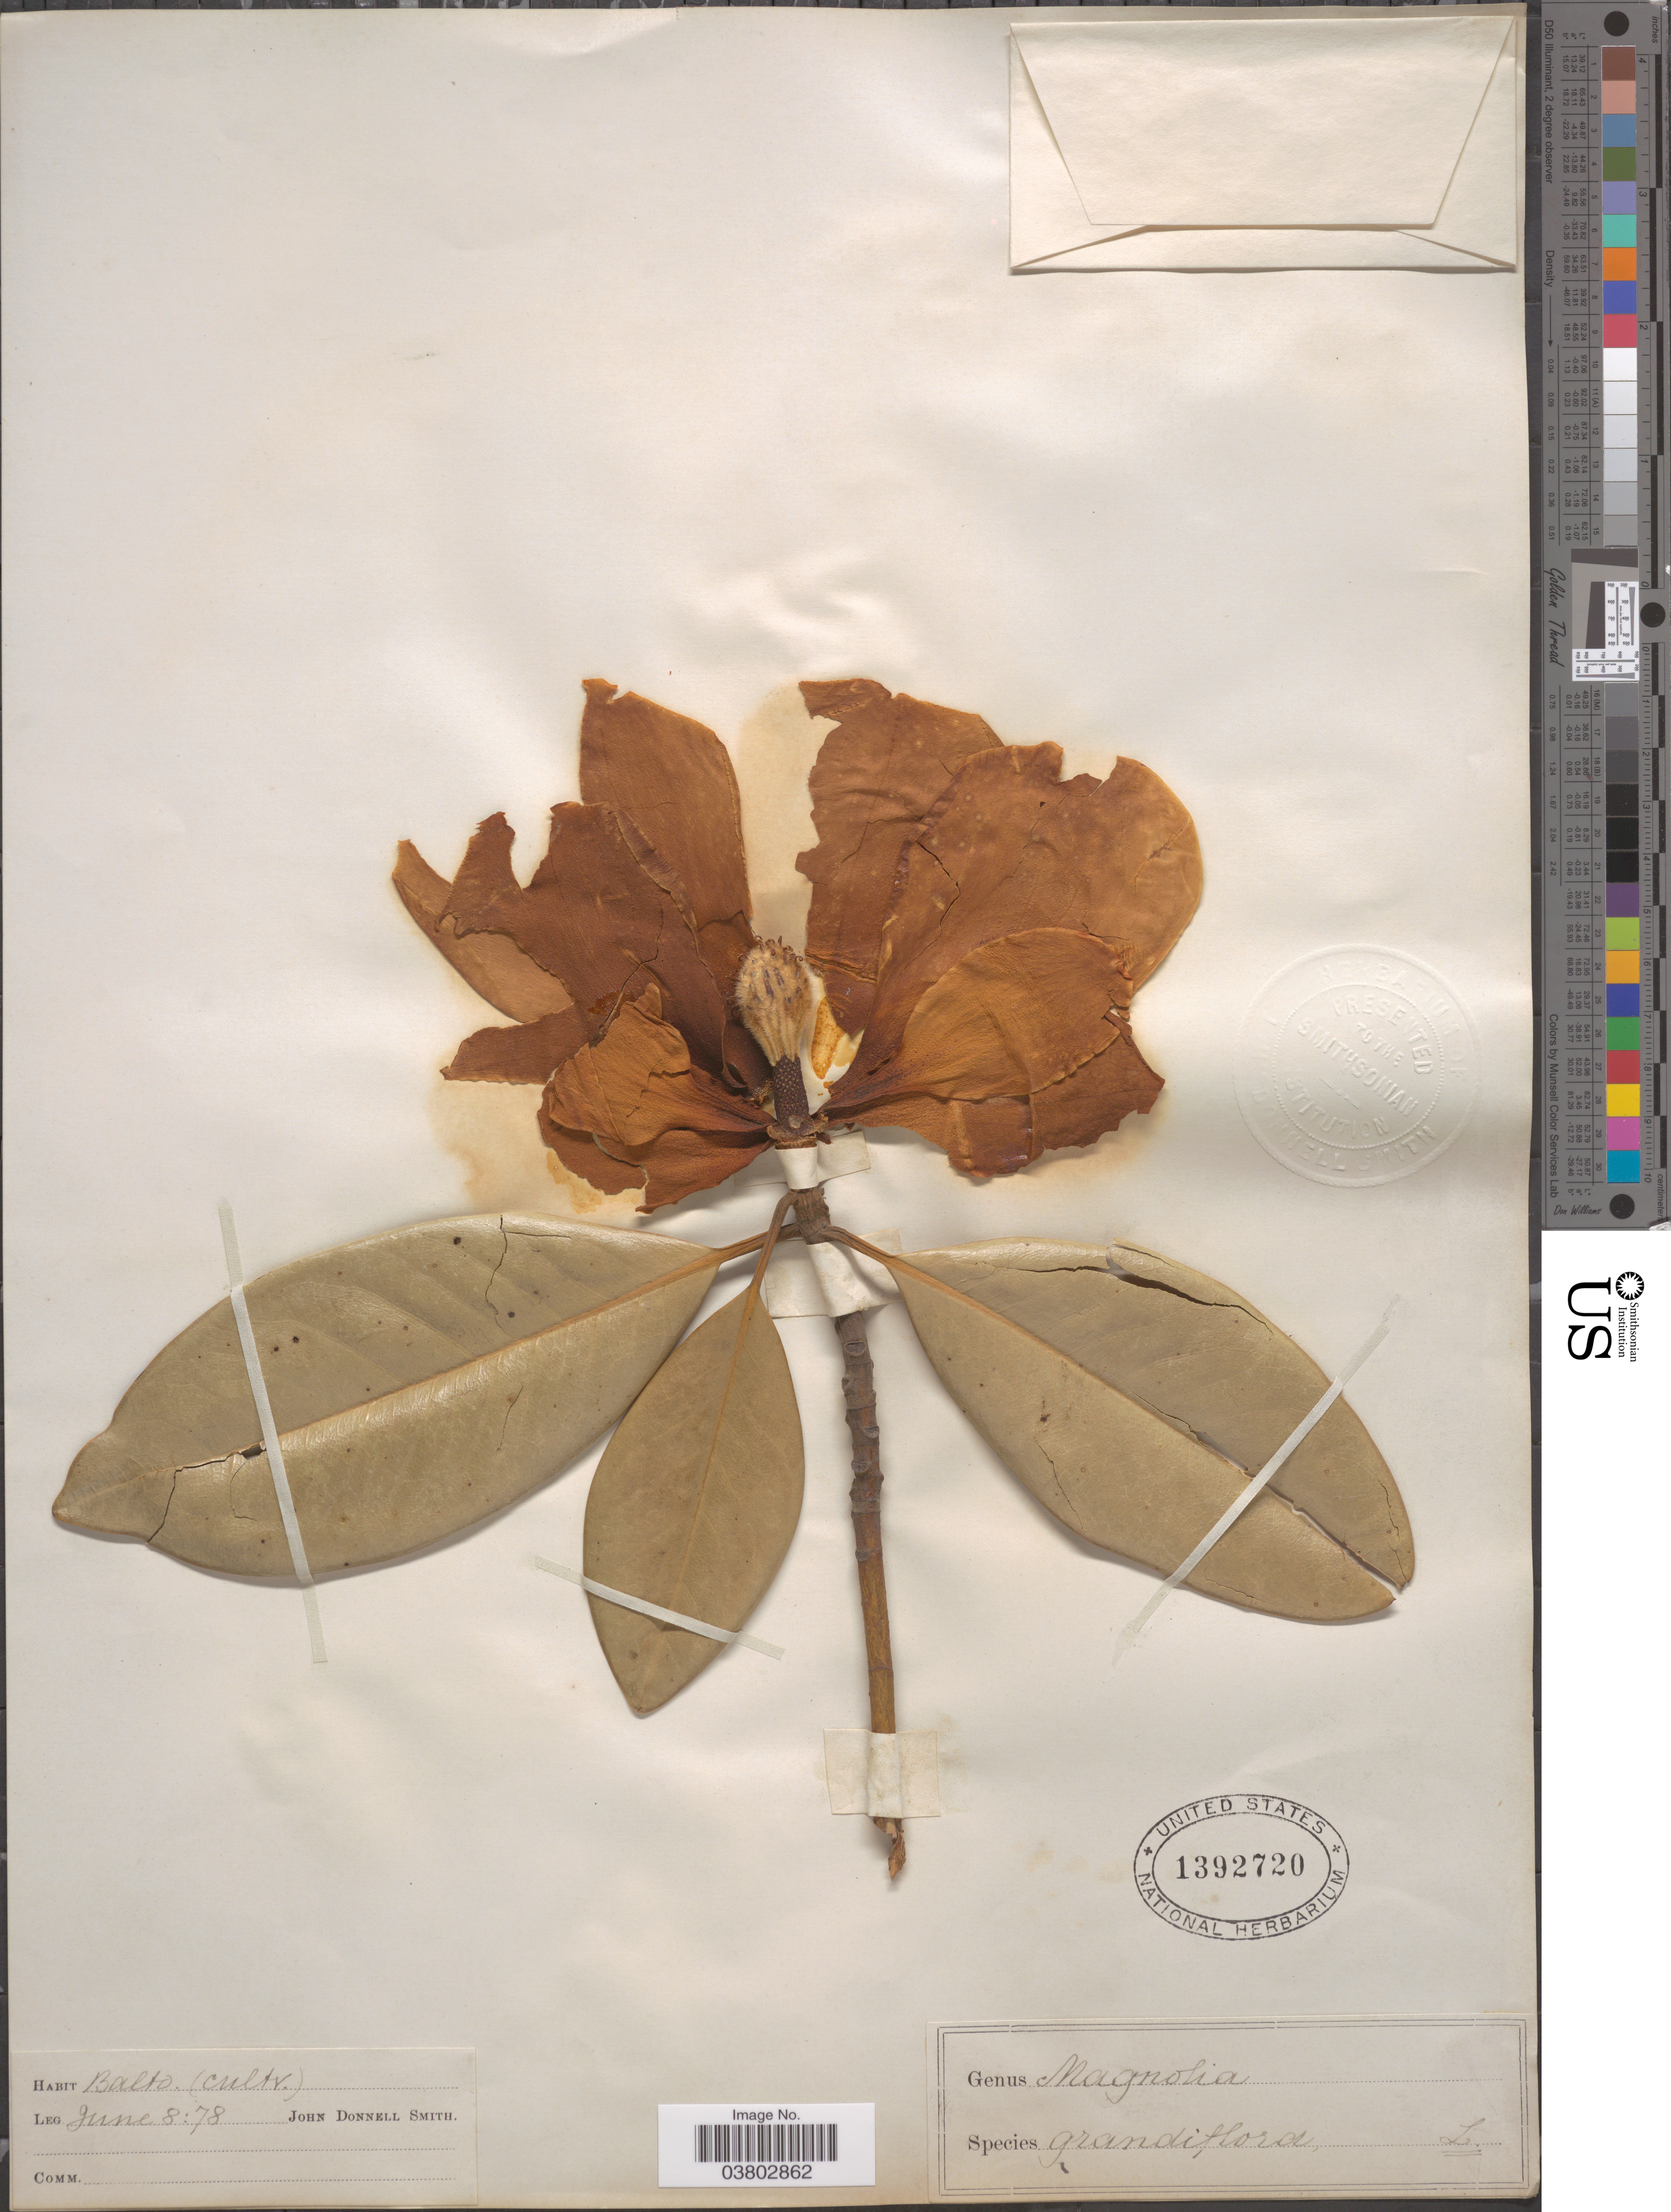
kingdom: Plantae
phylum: Tracheophyta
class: Magnoliopsida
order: Magnoliales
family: Magnoliaceae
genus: Magnolia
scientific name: Magnolia grandiflora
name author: L.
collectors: J. Donnell Smith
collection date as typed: Transcribed d/m/y: 8/6/78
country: United States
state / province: Maryland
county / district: Baltimore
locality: Balto.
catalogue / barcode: US 1392720